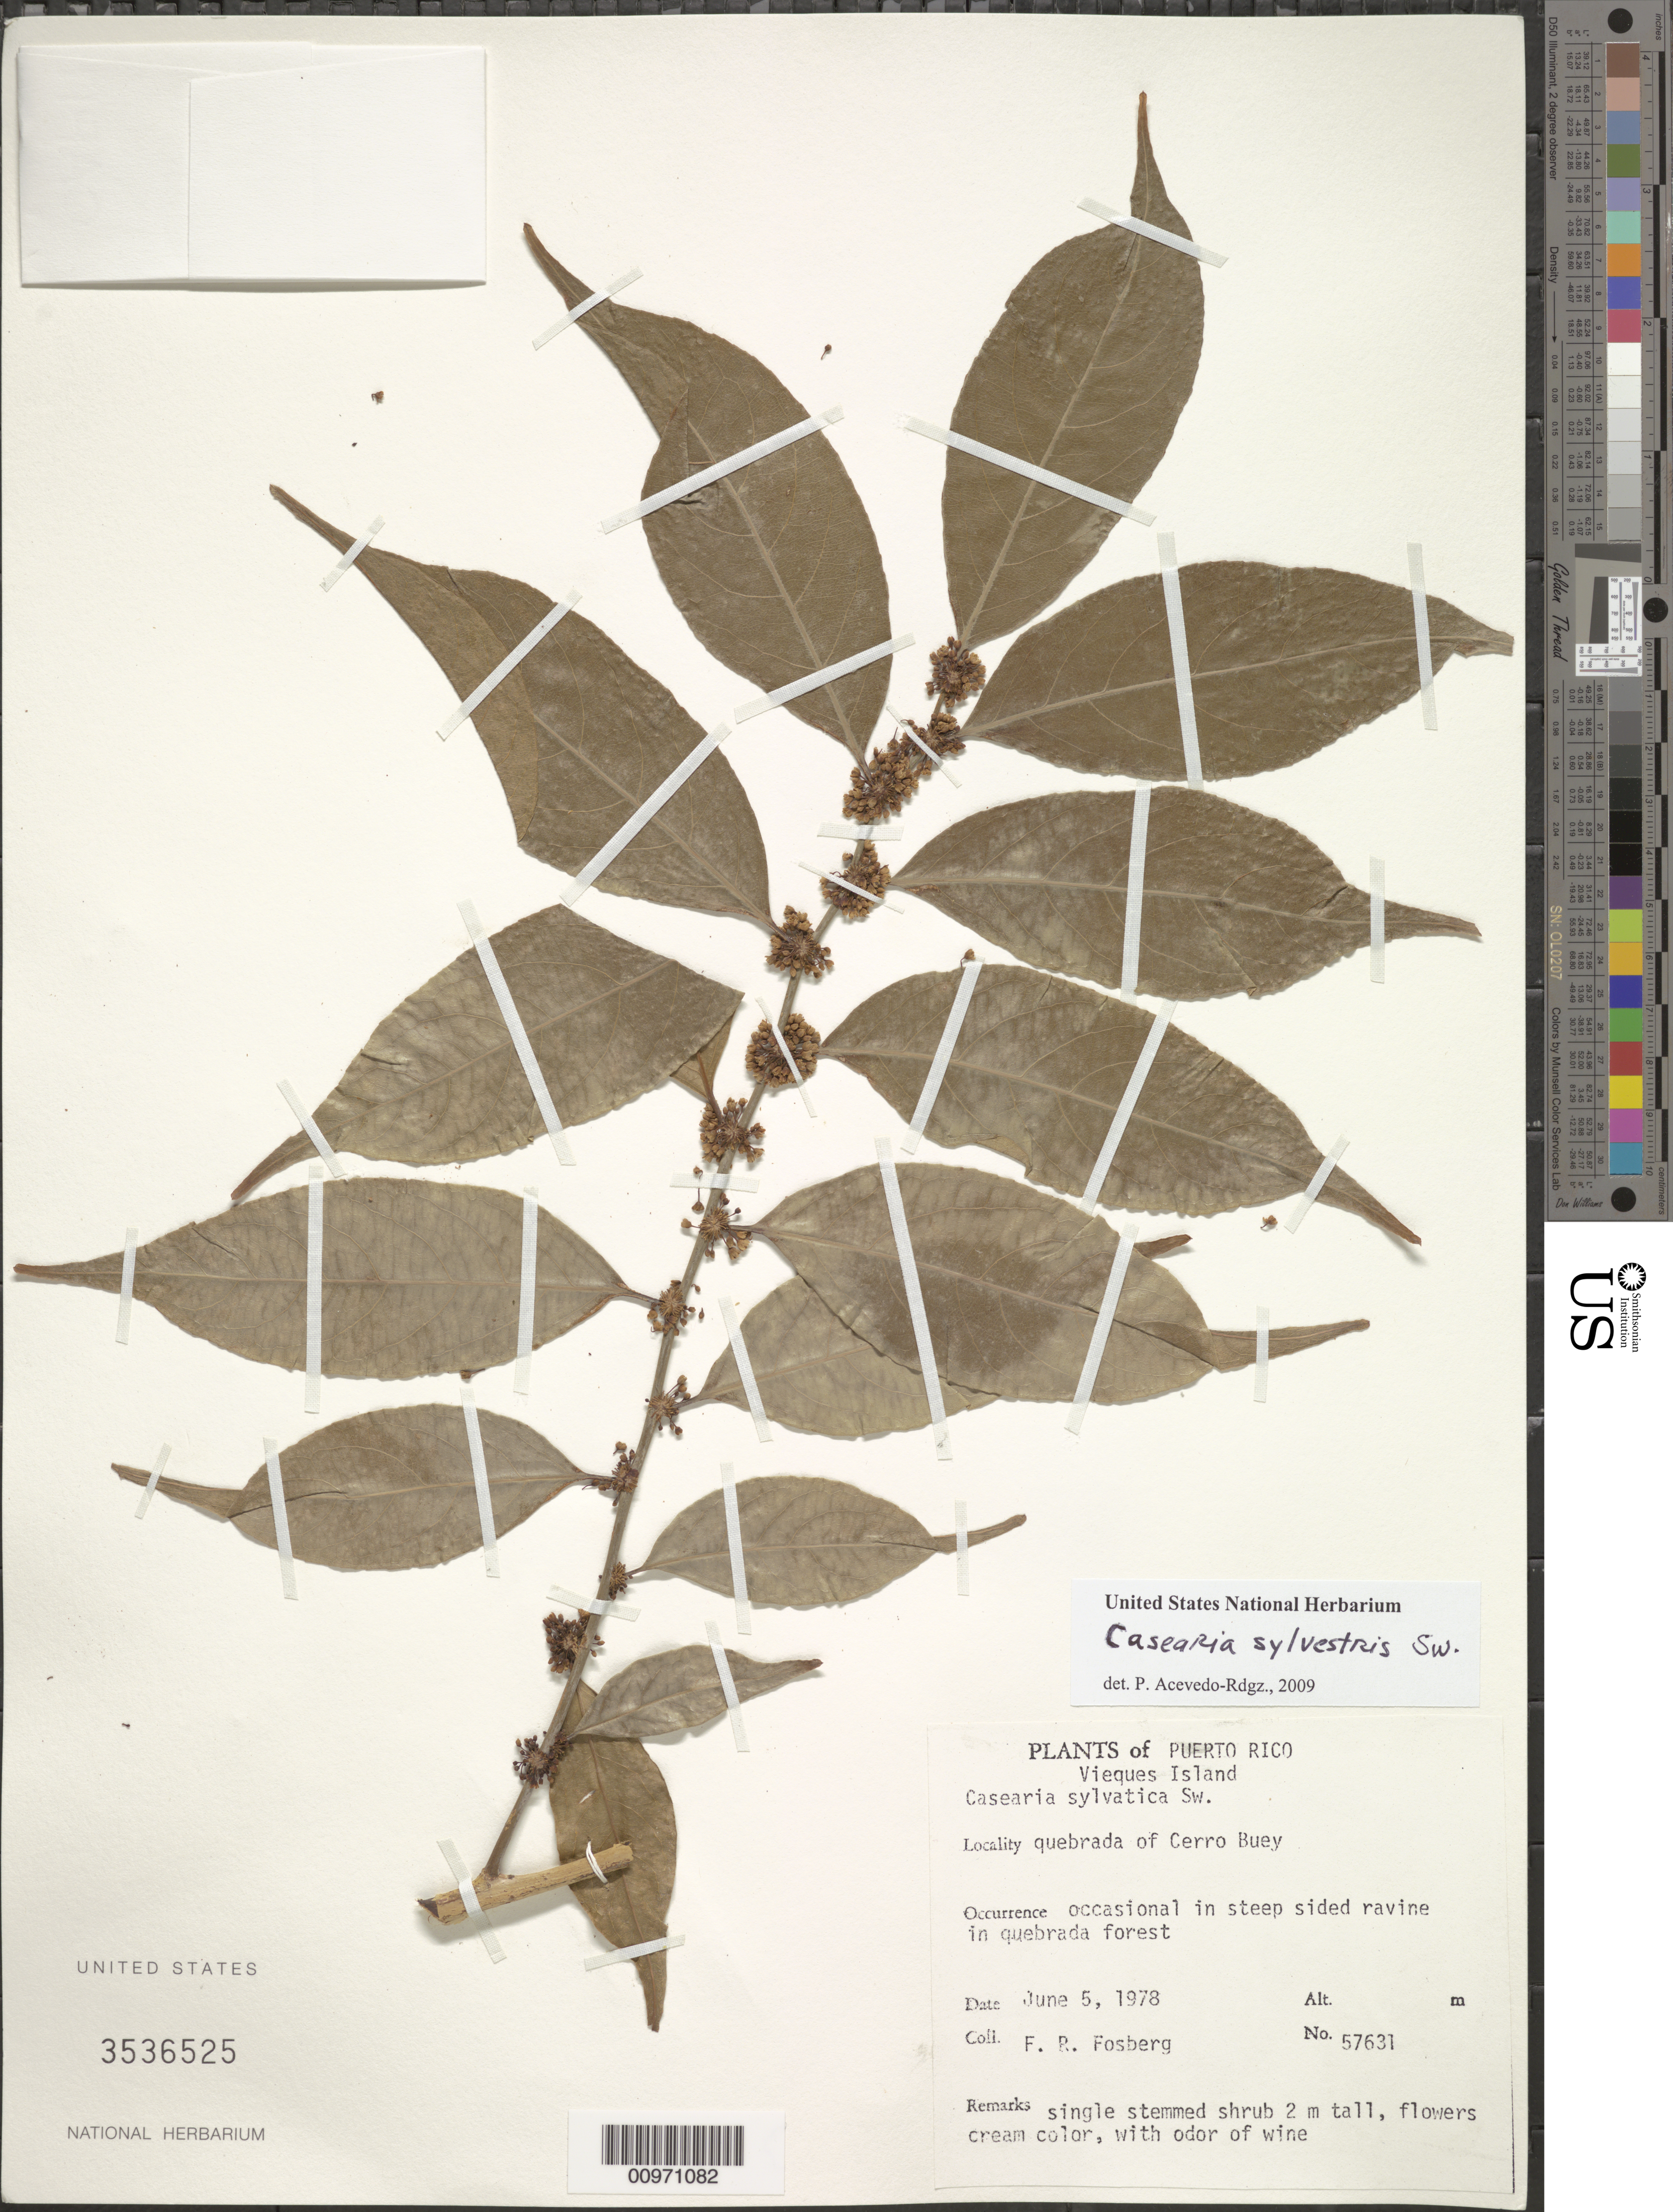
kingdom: Plantae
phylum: Tracheophyta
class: Magnoliopsida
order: Malpighiales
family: Salicaceae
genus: Casearia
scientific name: Casearia sylvestris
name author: Sw.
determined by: Acevedo-Rodríguez, P., (BOT), Smithsonian Institution - National Museum of Natural History (UNITED STATES)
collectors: F. R. Fosberg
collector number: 57631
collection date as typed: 05 Jun 1978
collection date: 1978-06-05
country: Puerto Rico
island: Vieques I.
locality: Quebrada of Cerro Buey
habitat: In steep sided ravine in quebrada forest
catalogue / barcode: US 3536525